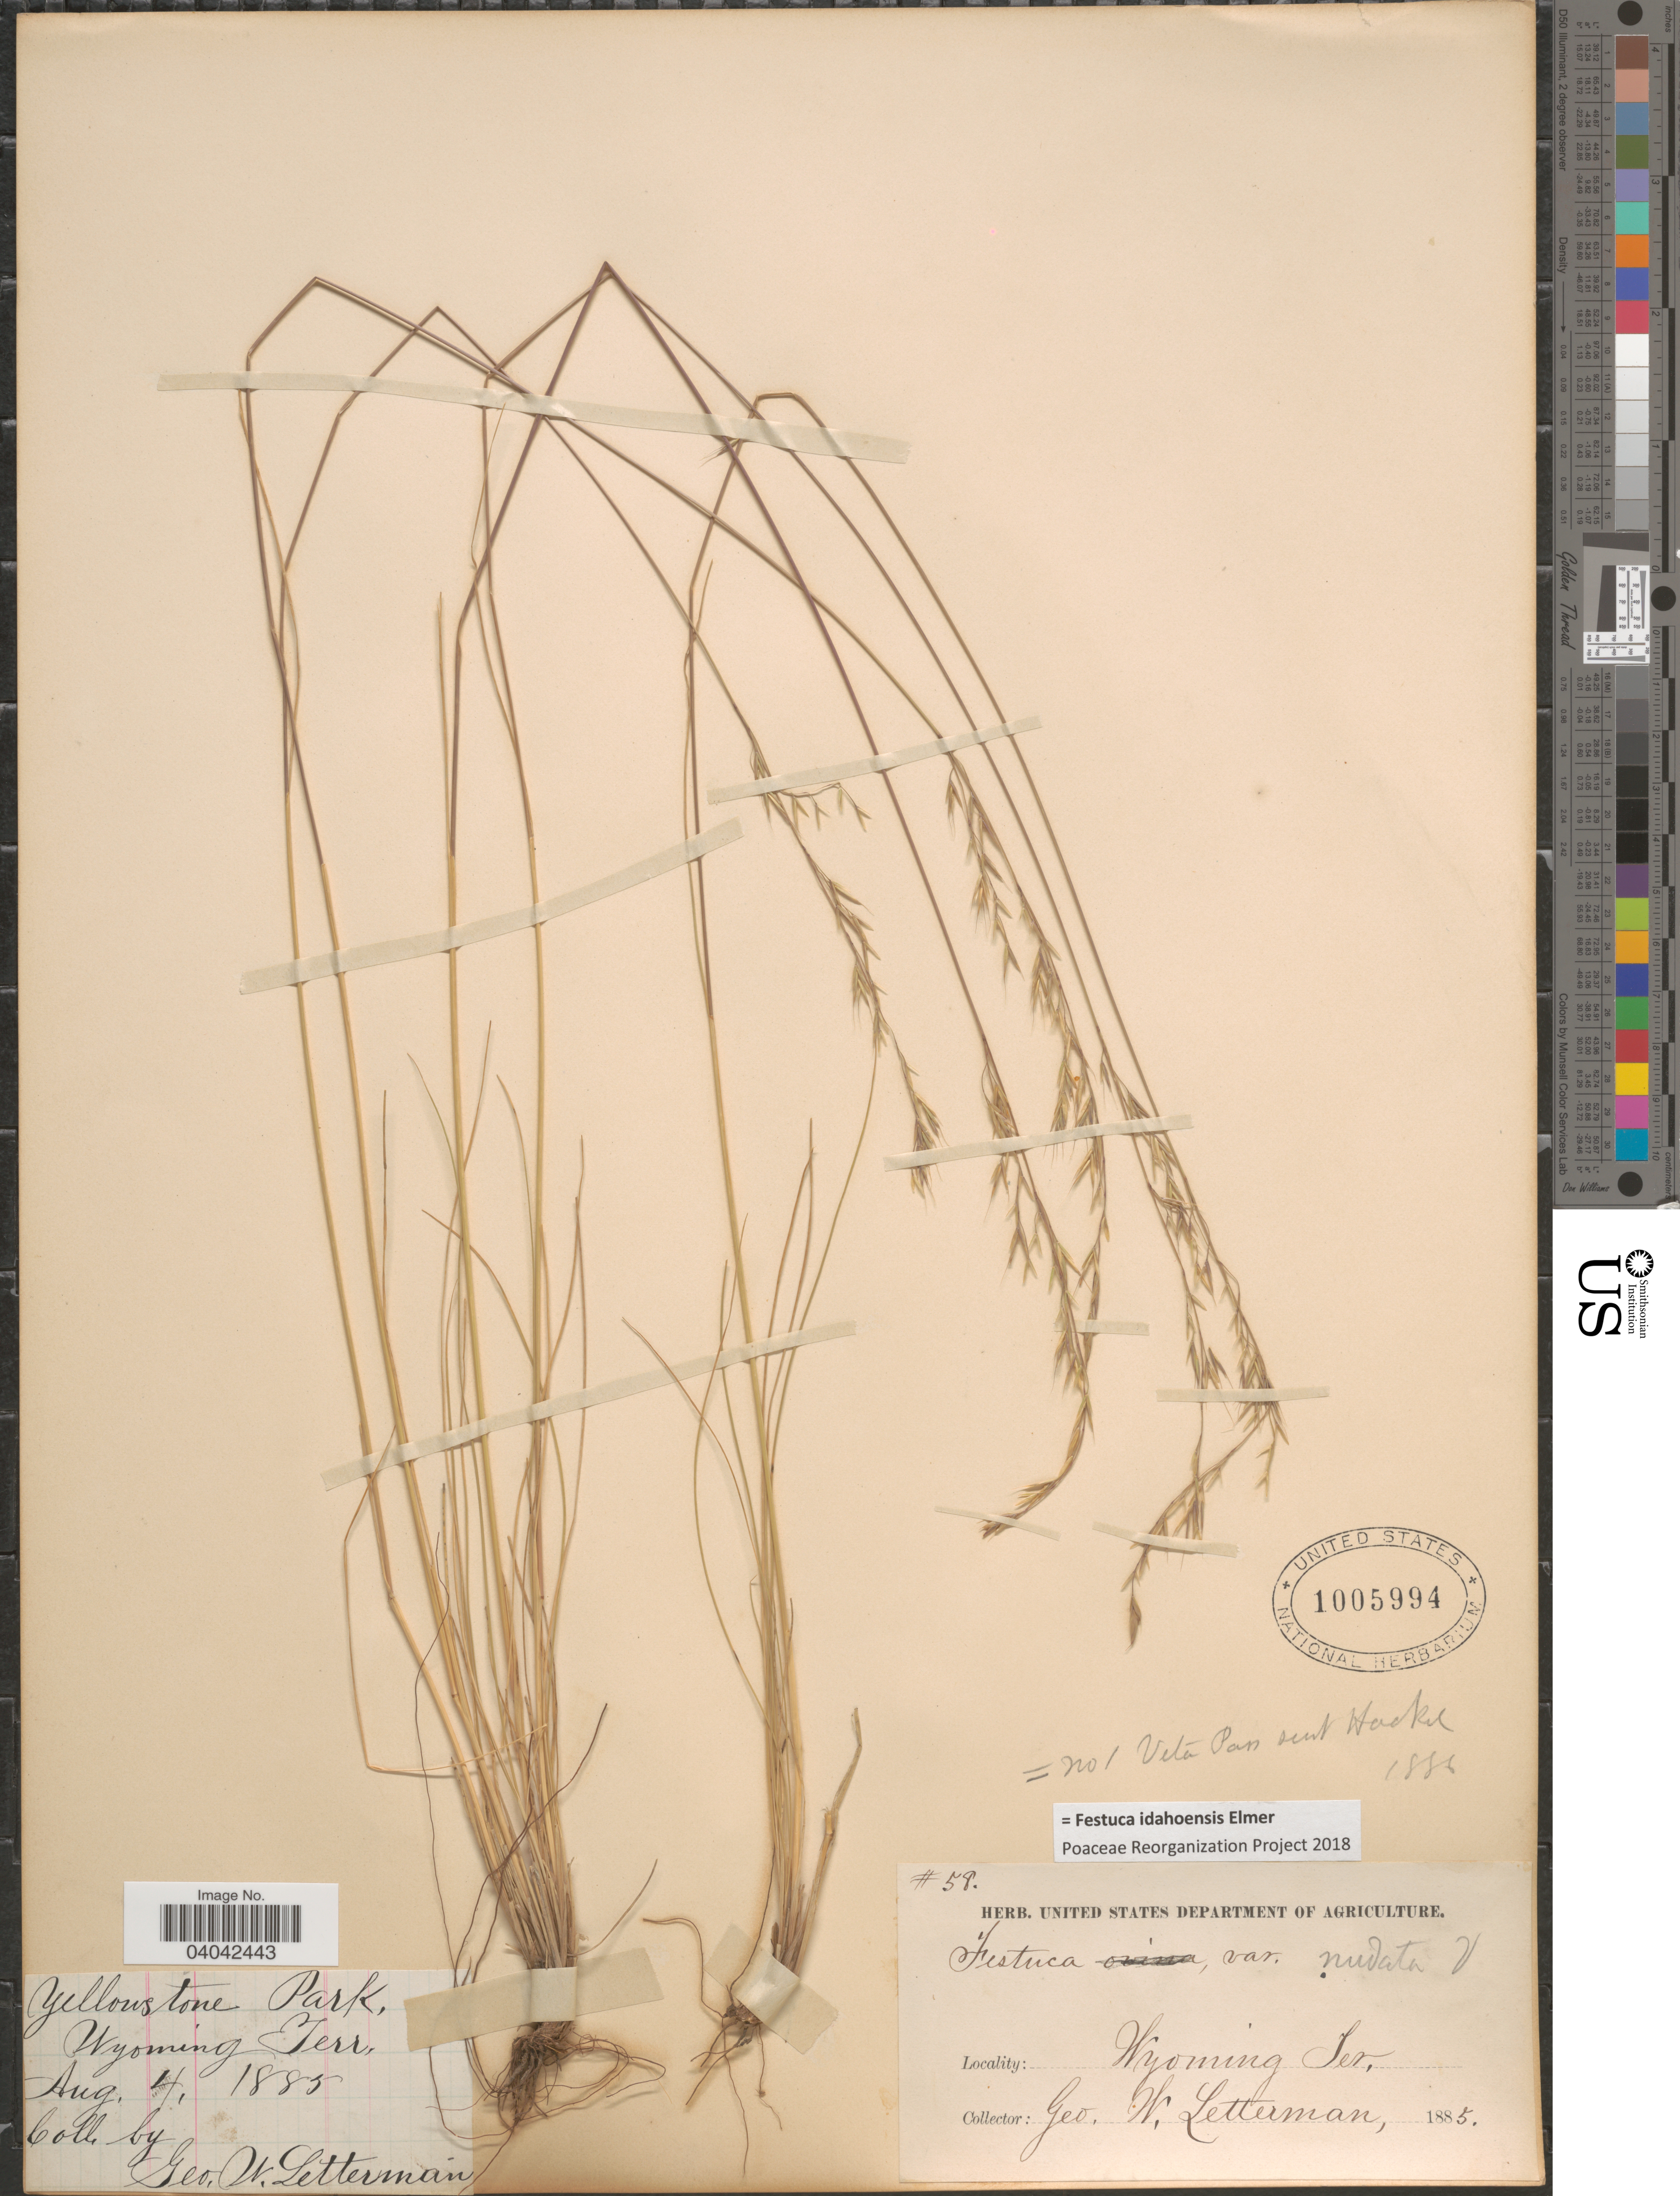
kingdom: Plantae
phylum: Tracheophyta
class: Liliopsida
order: Poales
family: Poaceae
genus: Festuca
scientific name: Festuca idahoensis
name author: Elmer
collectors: G. W. Letterman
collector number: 59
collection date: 1885-05-04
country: United States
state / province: Wyoming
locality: Yellowstone Park, Wyoming Terr.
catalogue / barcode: US 1005994